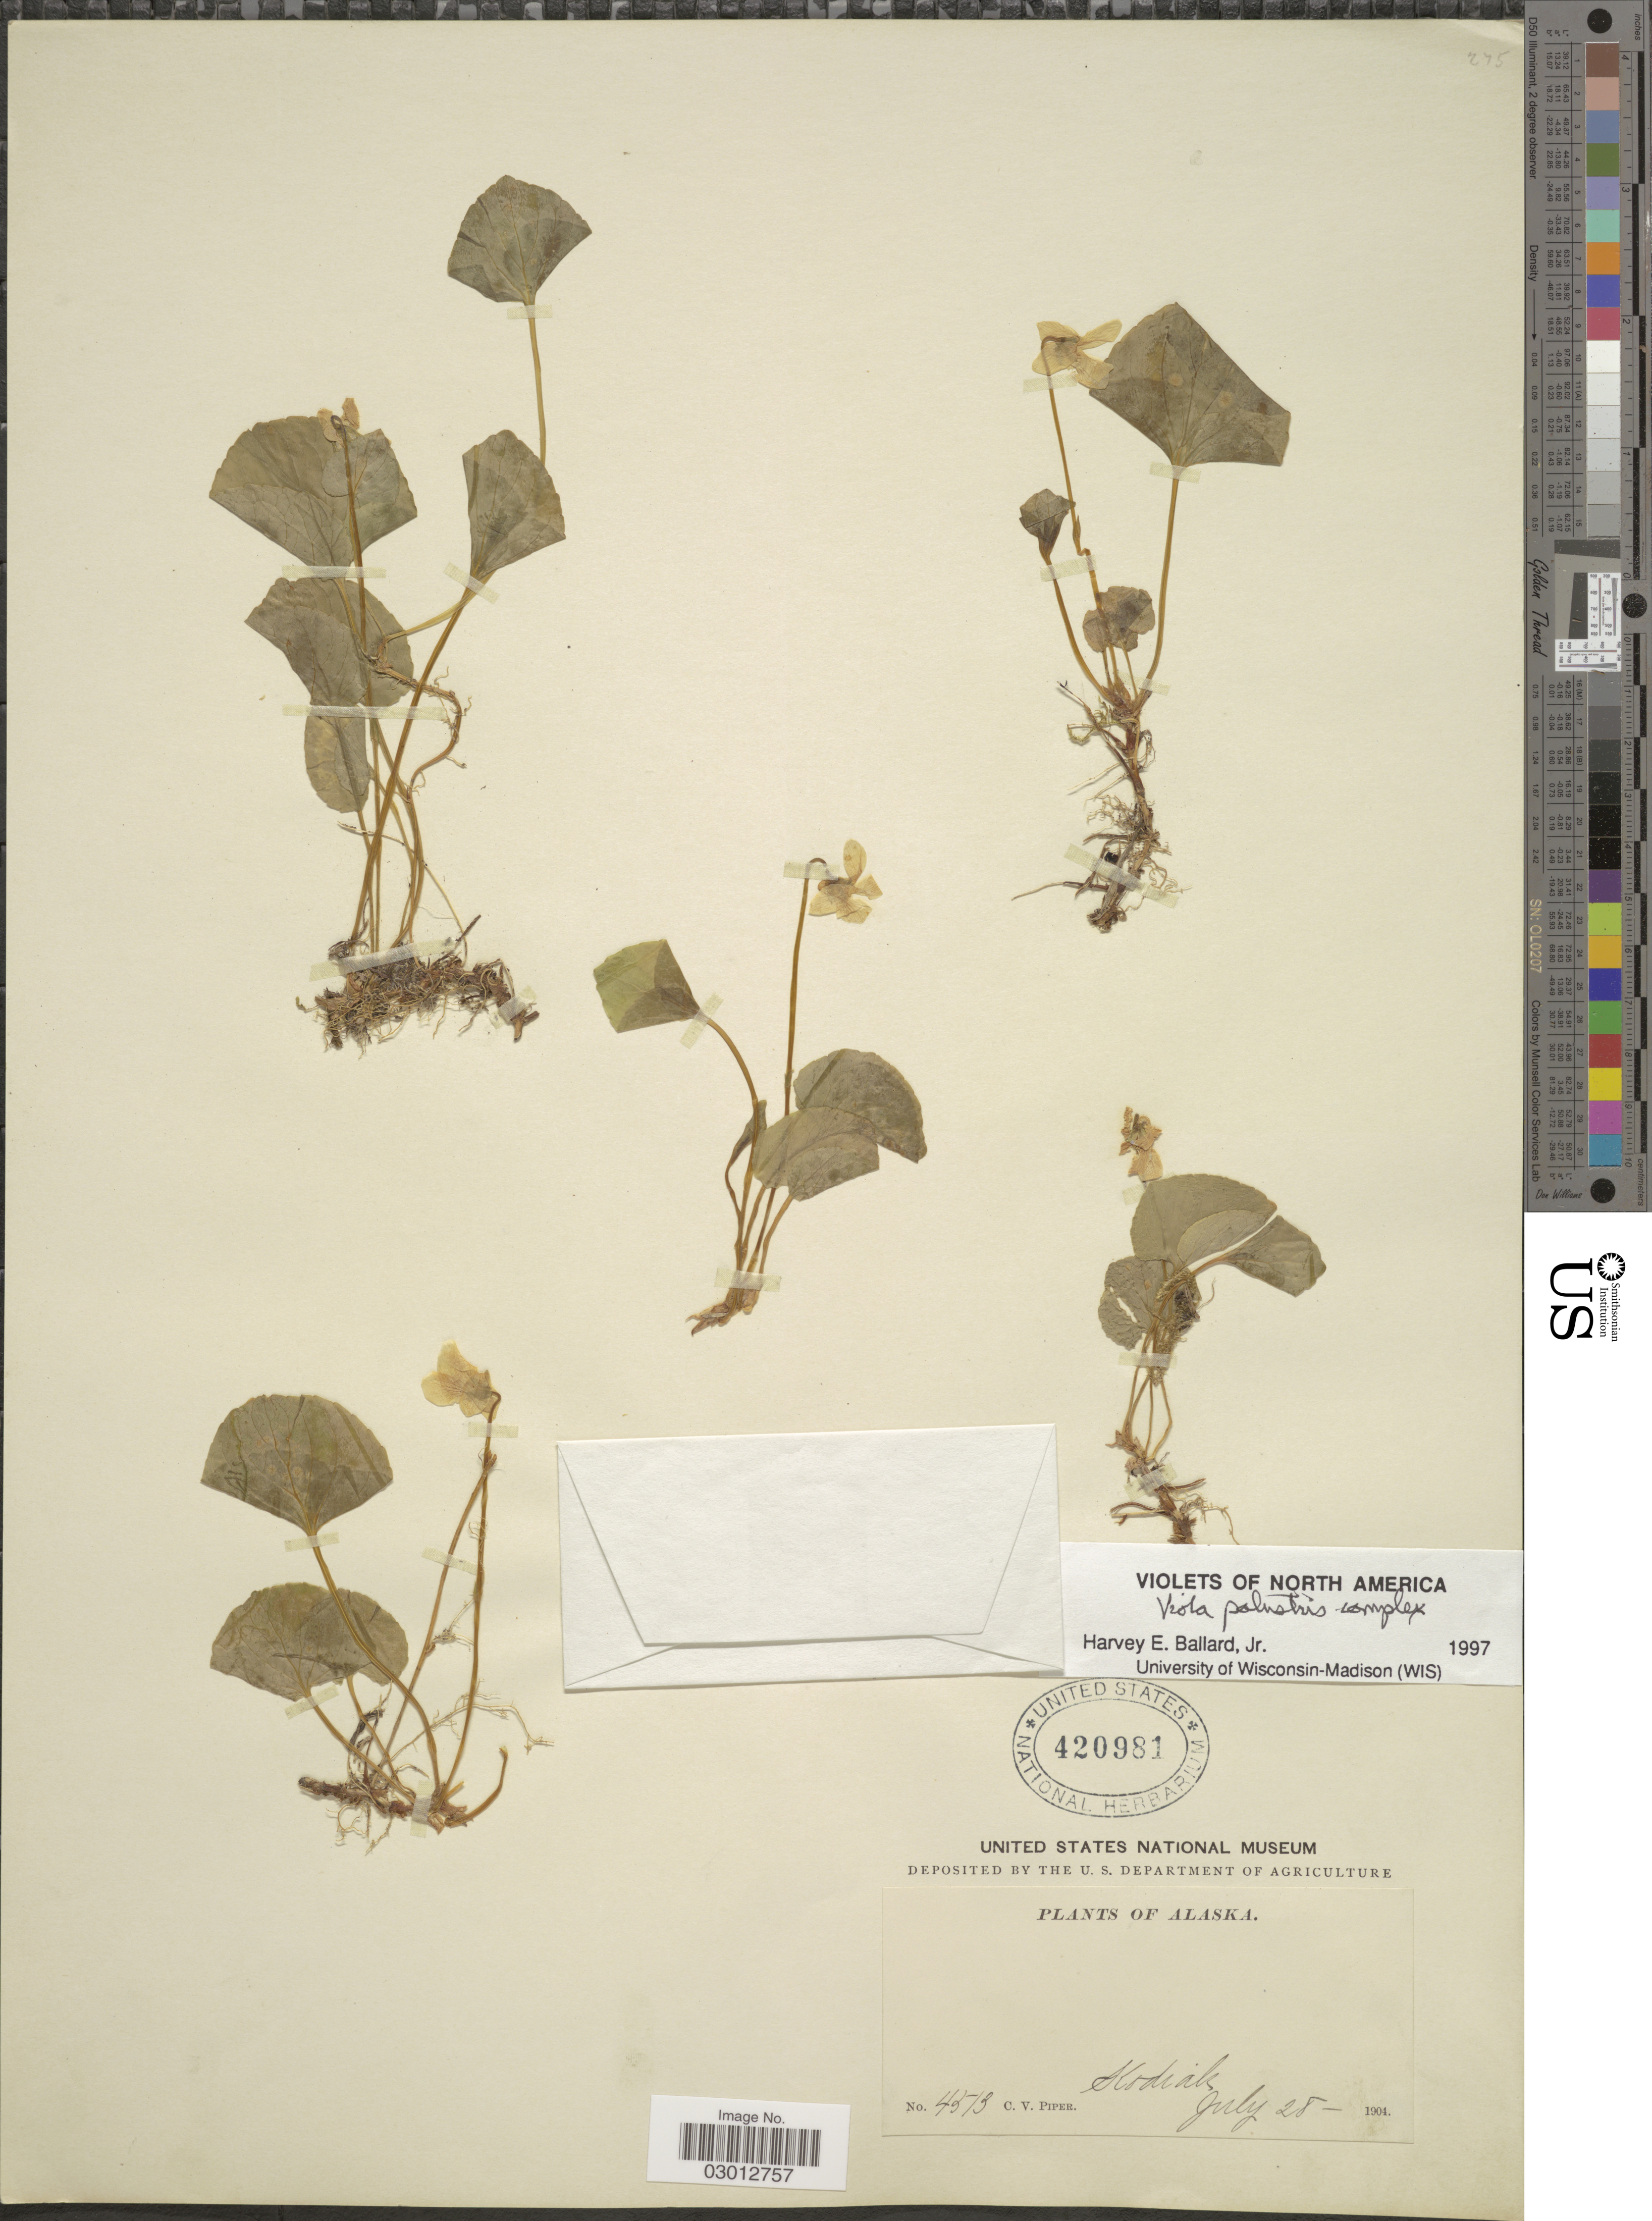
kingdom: Plantae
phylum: Tracheophyta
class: Magnoliopsida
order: Malpighiales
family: Violaceae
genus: Viola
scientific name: Viola palustris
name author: L.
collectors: C. V. Piper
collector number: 4513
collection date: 1904-07-28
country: United States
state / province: Alaska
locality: Kodiak.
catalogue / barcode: US 420981